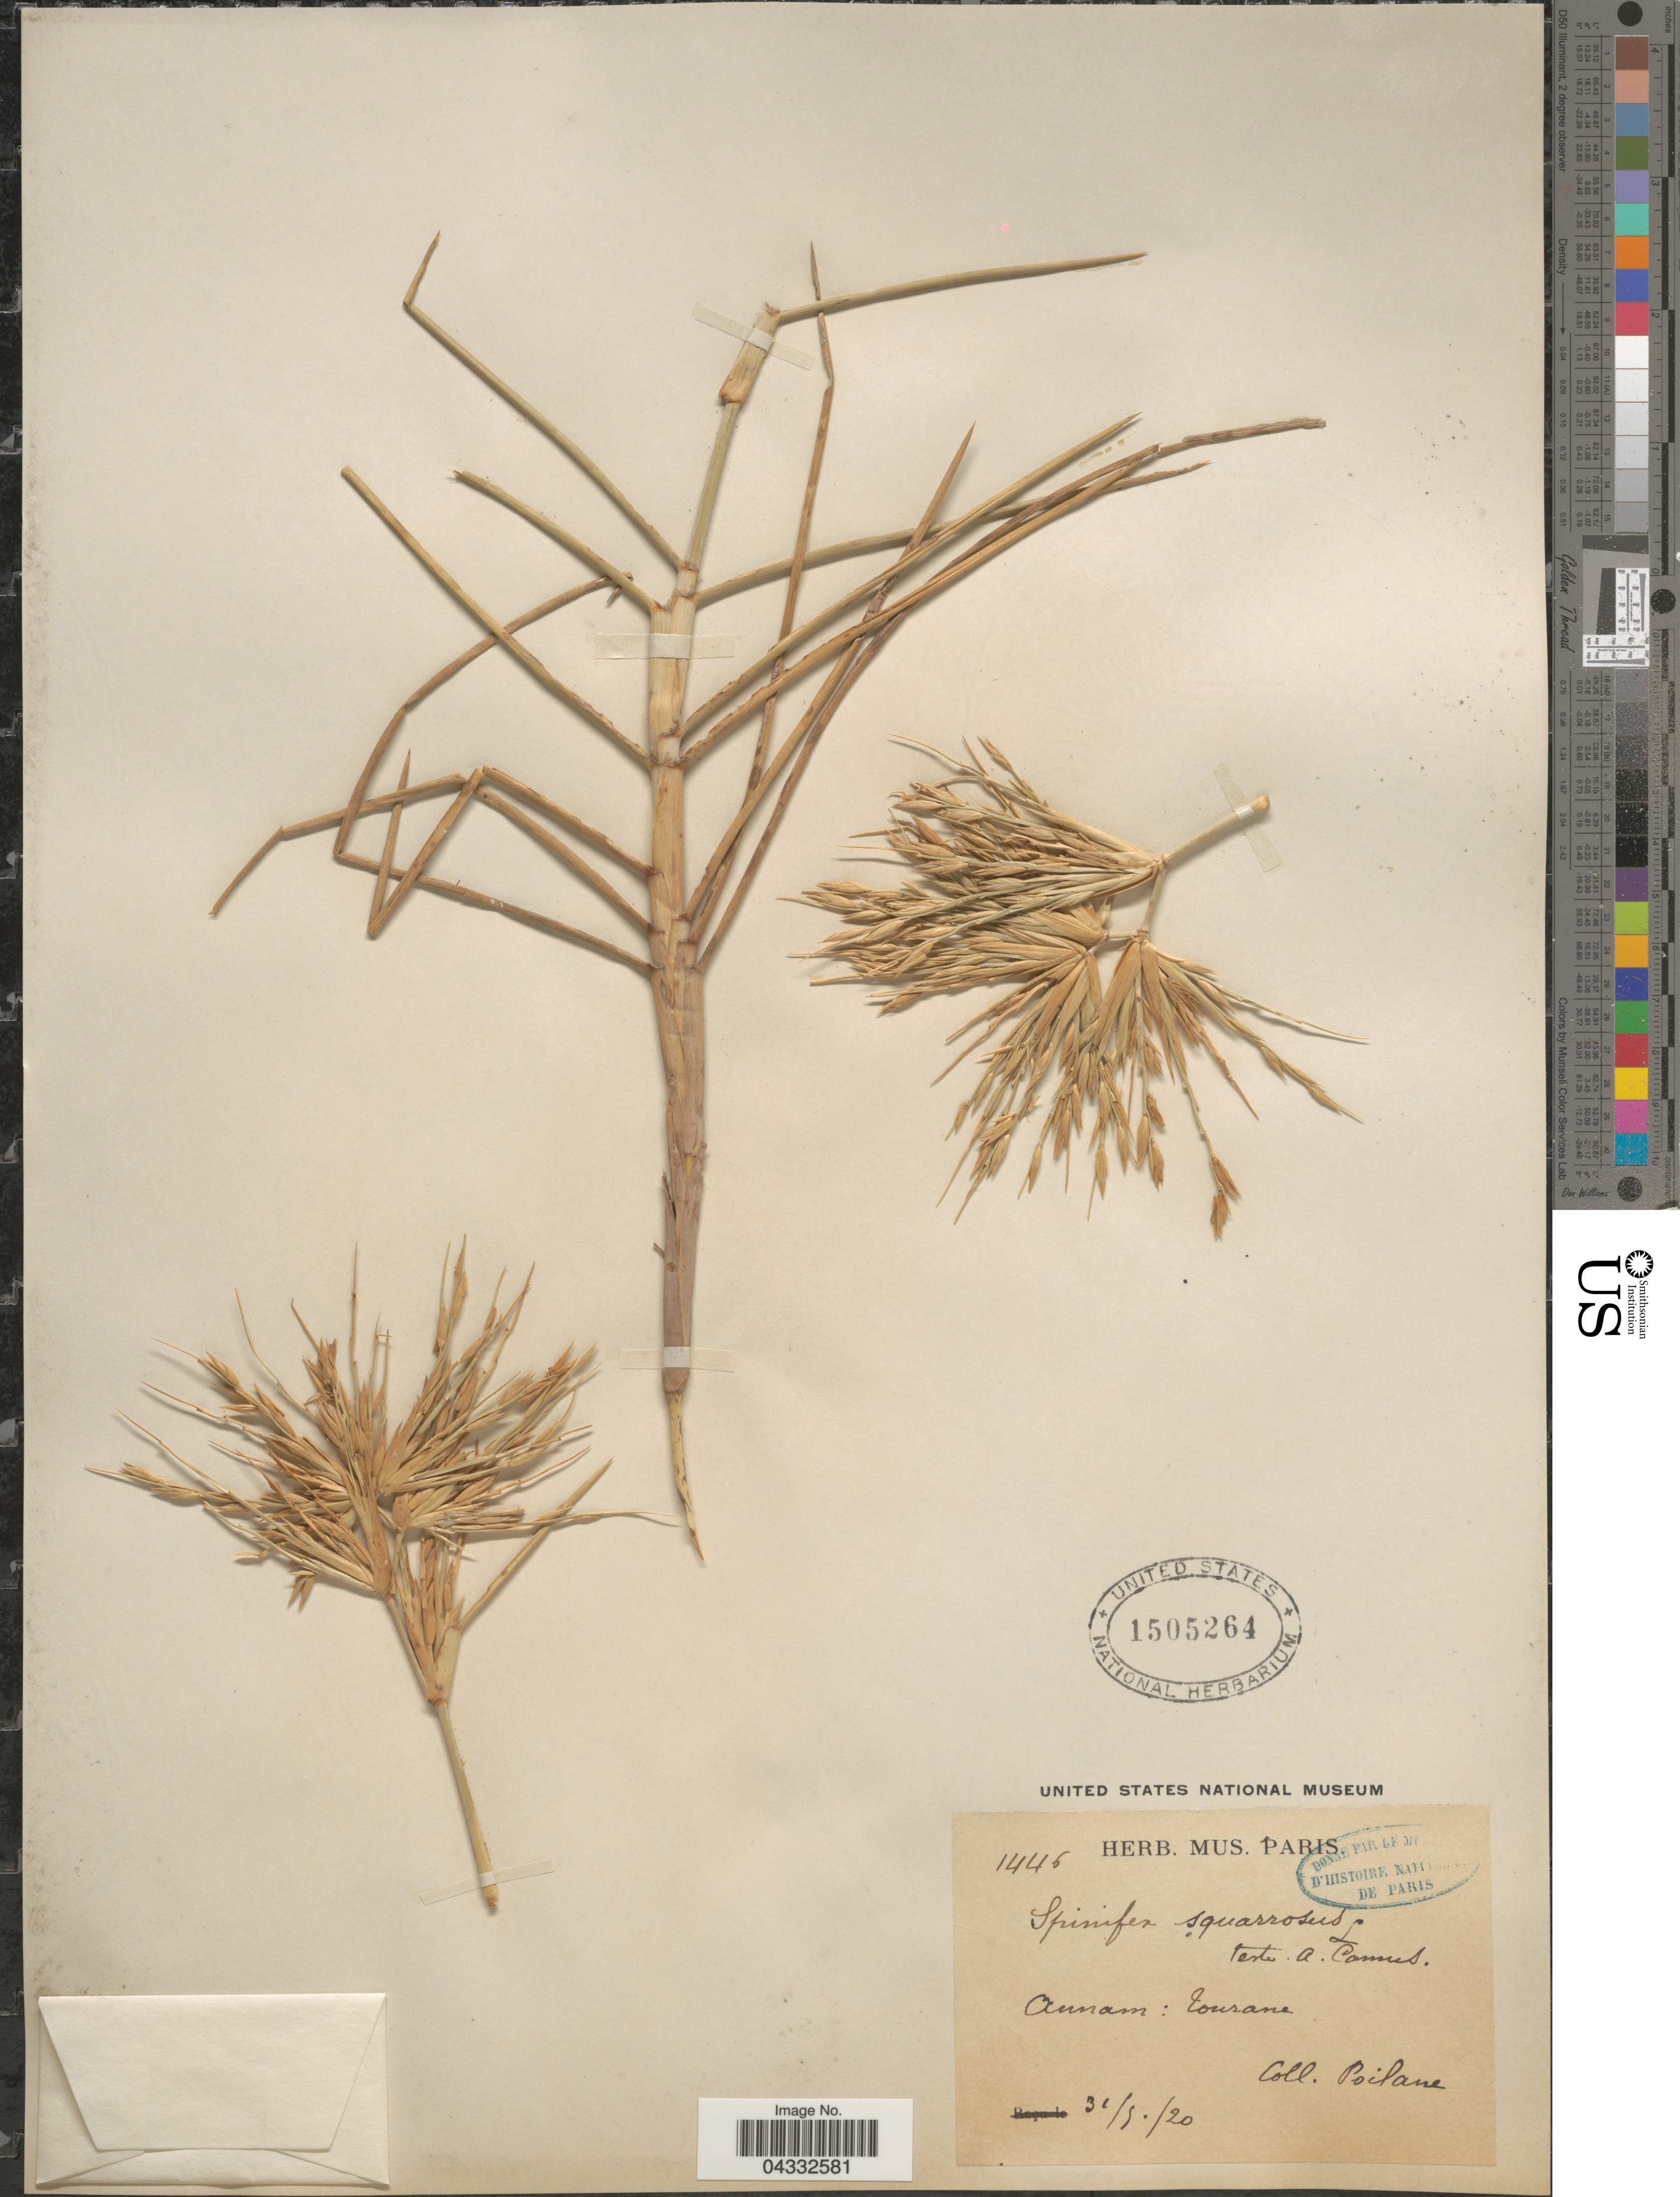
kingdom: Plantae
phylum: Tracheophyta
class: Liliopsida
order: Poales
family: Poaceae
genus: Spinifex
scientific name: Spinifex littoreus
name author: (Burm. f.) Merr.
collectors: -. Poilane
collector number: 1446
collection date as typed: Transcribed d/m/y: 31/5/20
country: Vietnam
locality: Annam: Tourane.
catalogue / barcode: US 1505264